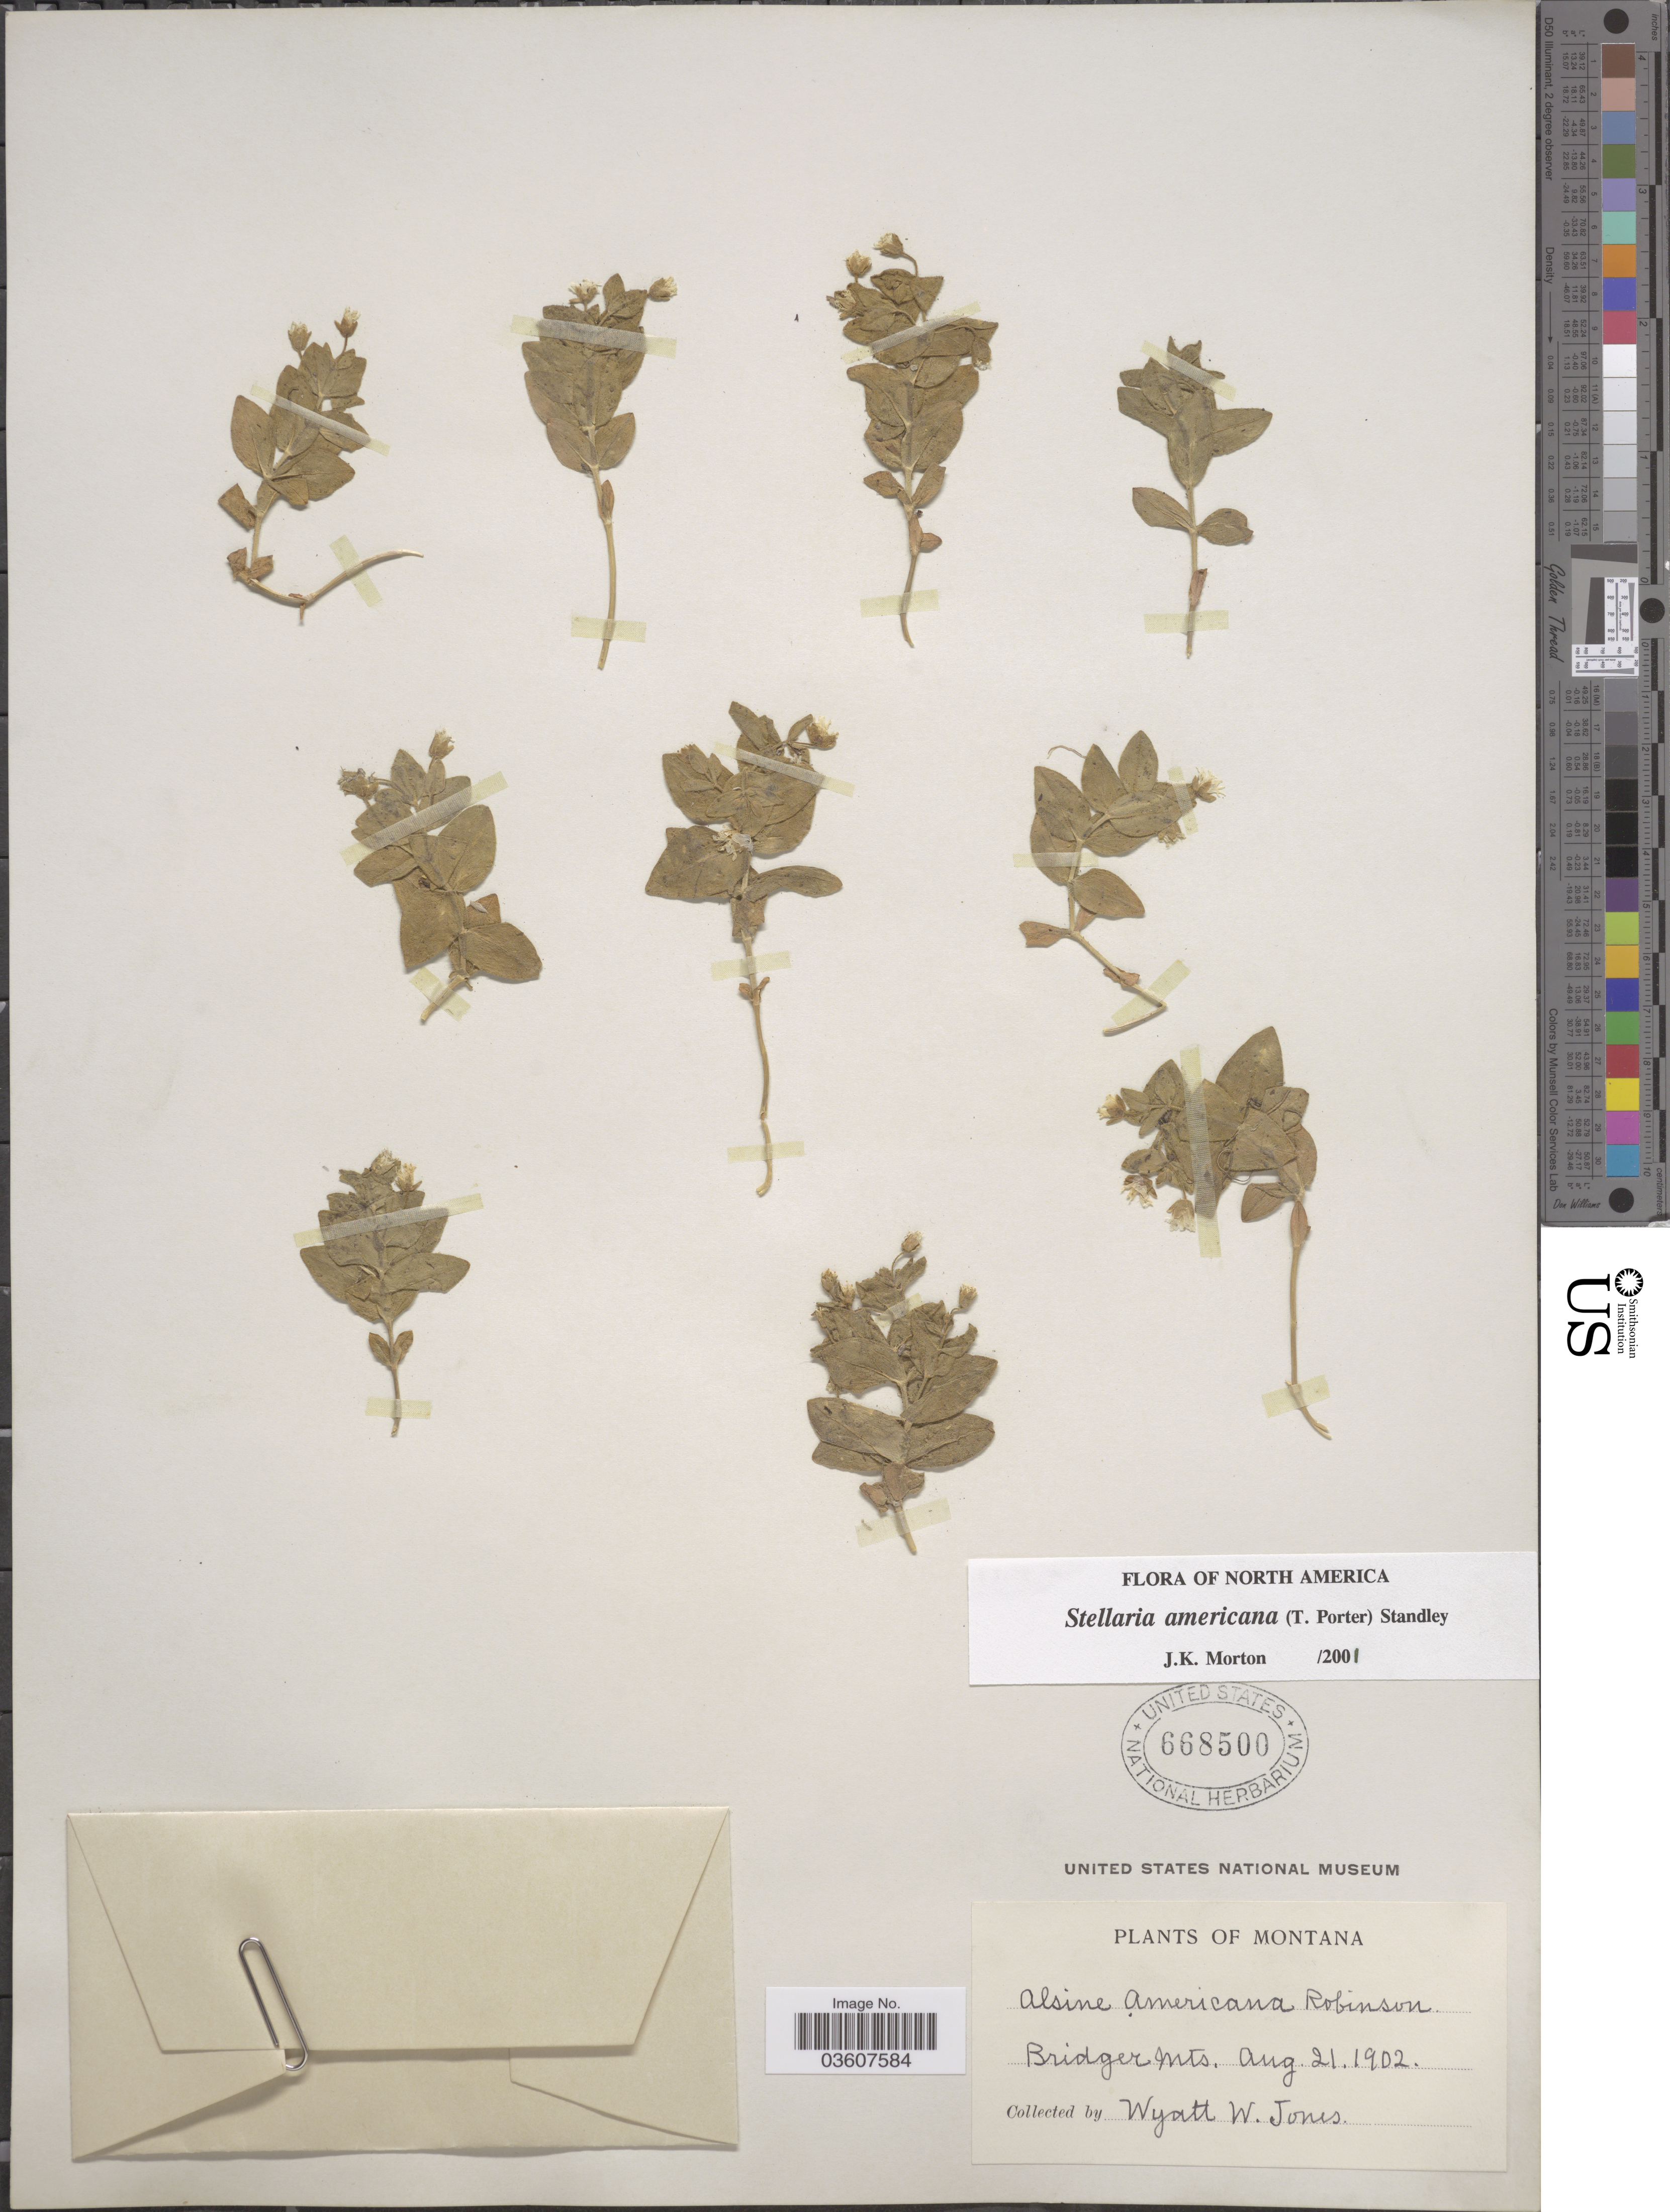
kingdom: Plantae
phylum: Tracheophyta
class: Magnoliopsida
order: Caryophyllales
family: Caryophyllaceae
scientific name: Hesperostellaria americana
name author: (Porter ex B.L. Rob.) Gang Yao et al.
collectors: W. W. Jones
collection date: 1902-08-21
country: United States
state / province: Montana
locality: Bridger Mts.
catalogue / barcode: US 668500